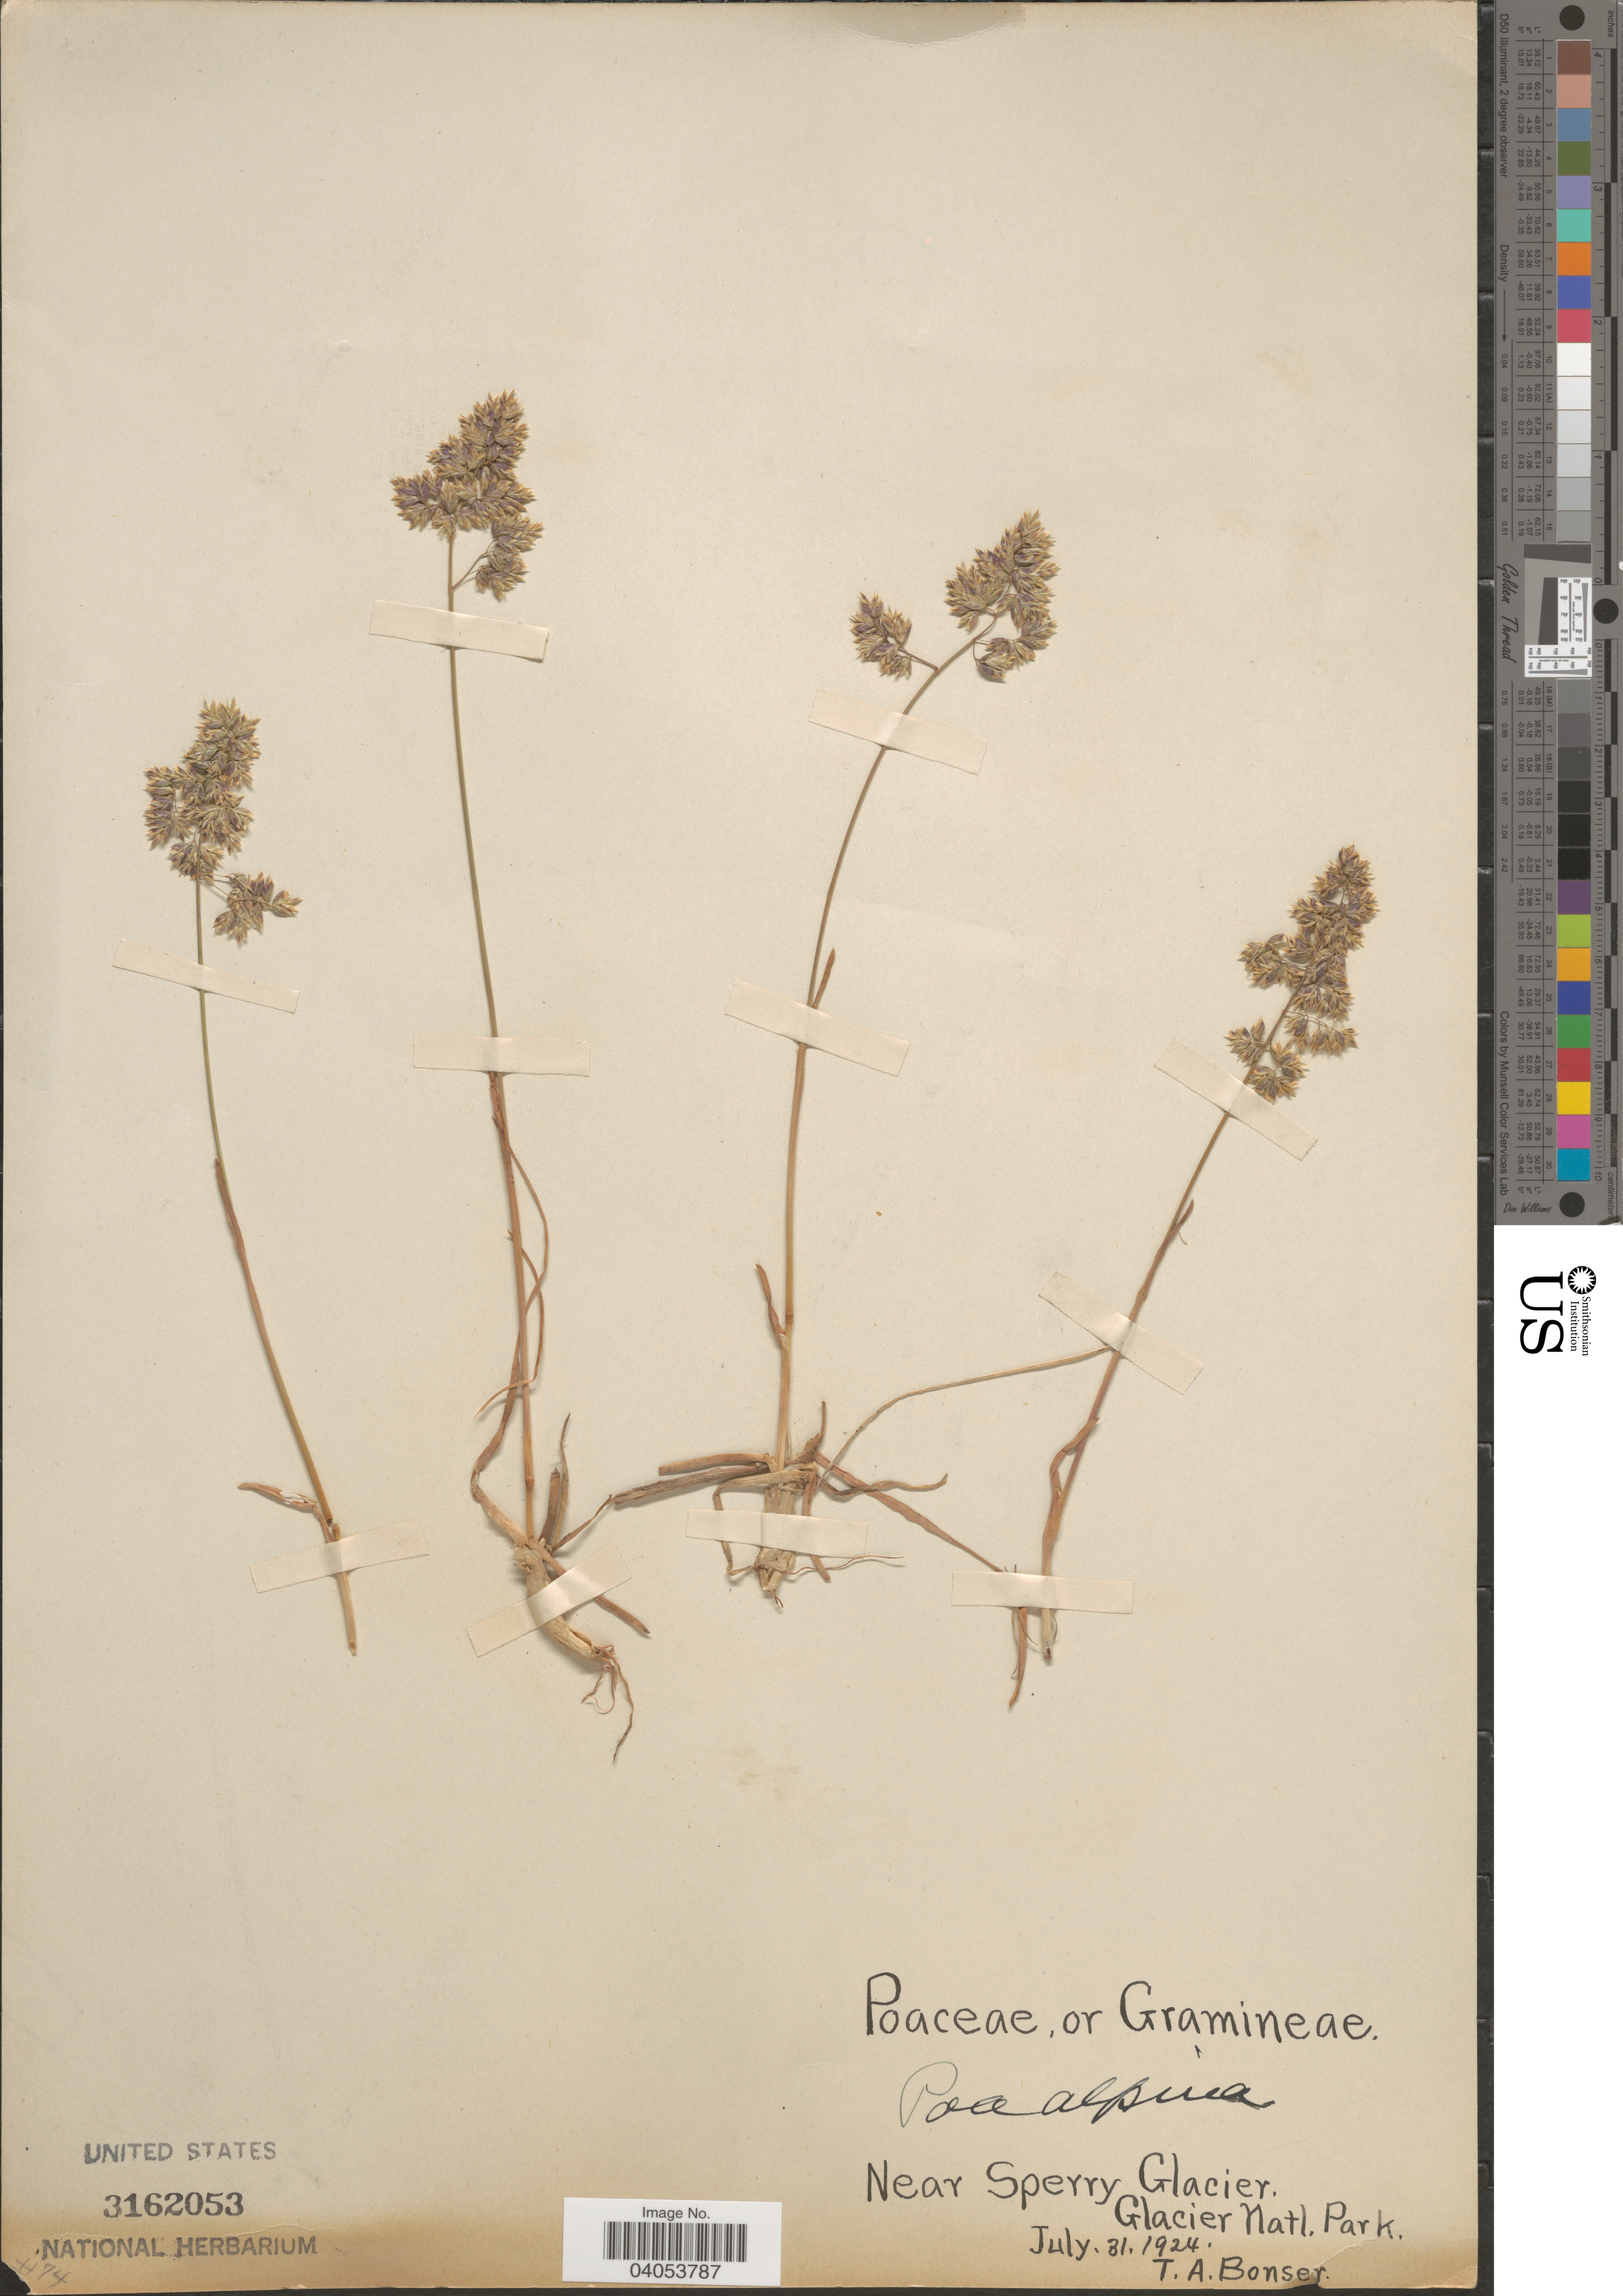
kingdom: Plantae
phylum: Tracheophyta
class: Liliopsida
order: Poales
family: Poaceae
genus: Poa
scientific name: Poa alpina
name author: L.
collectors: T. Bonser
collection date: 1924-07-31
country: United States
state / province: Montana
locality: Near Sperry Glacier. Glacier Natl. Park.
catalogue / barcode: US 3162053